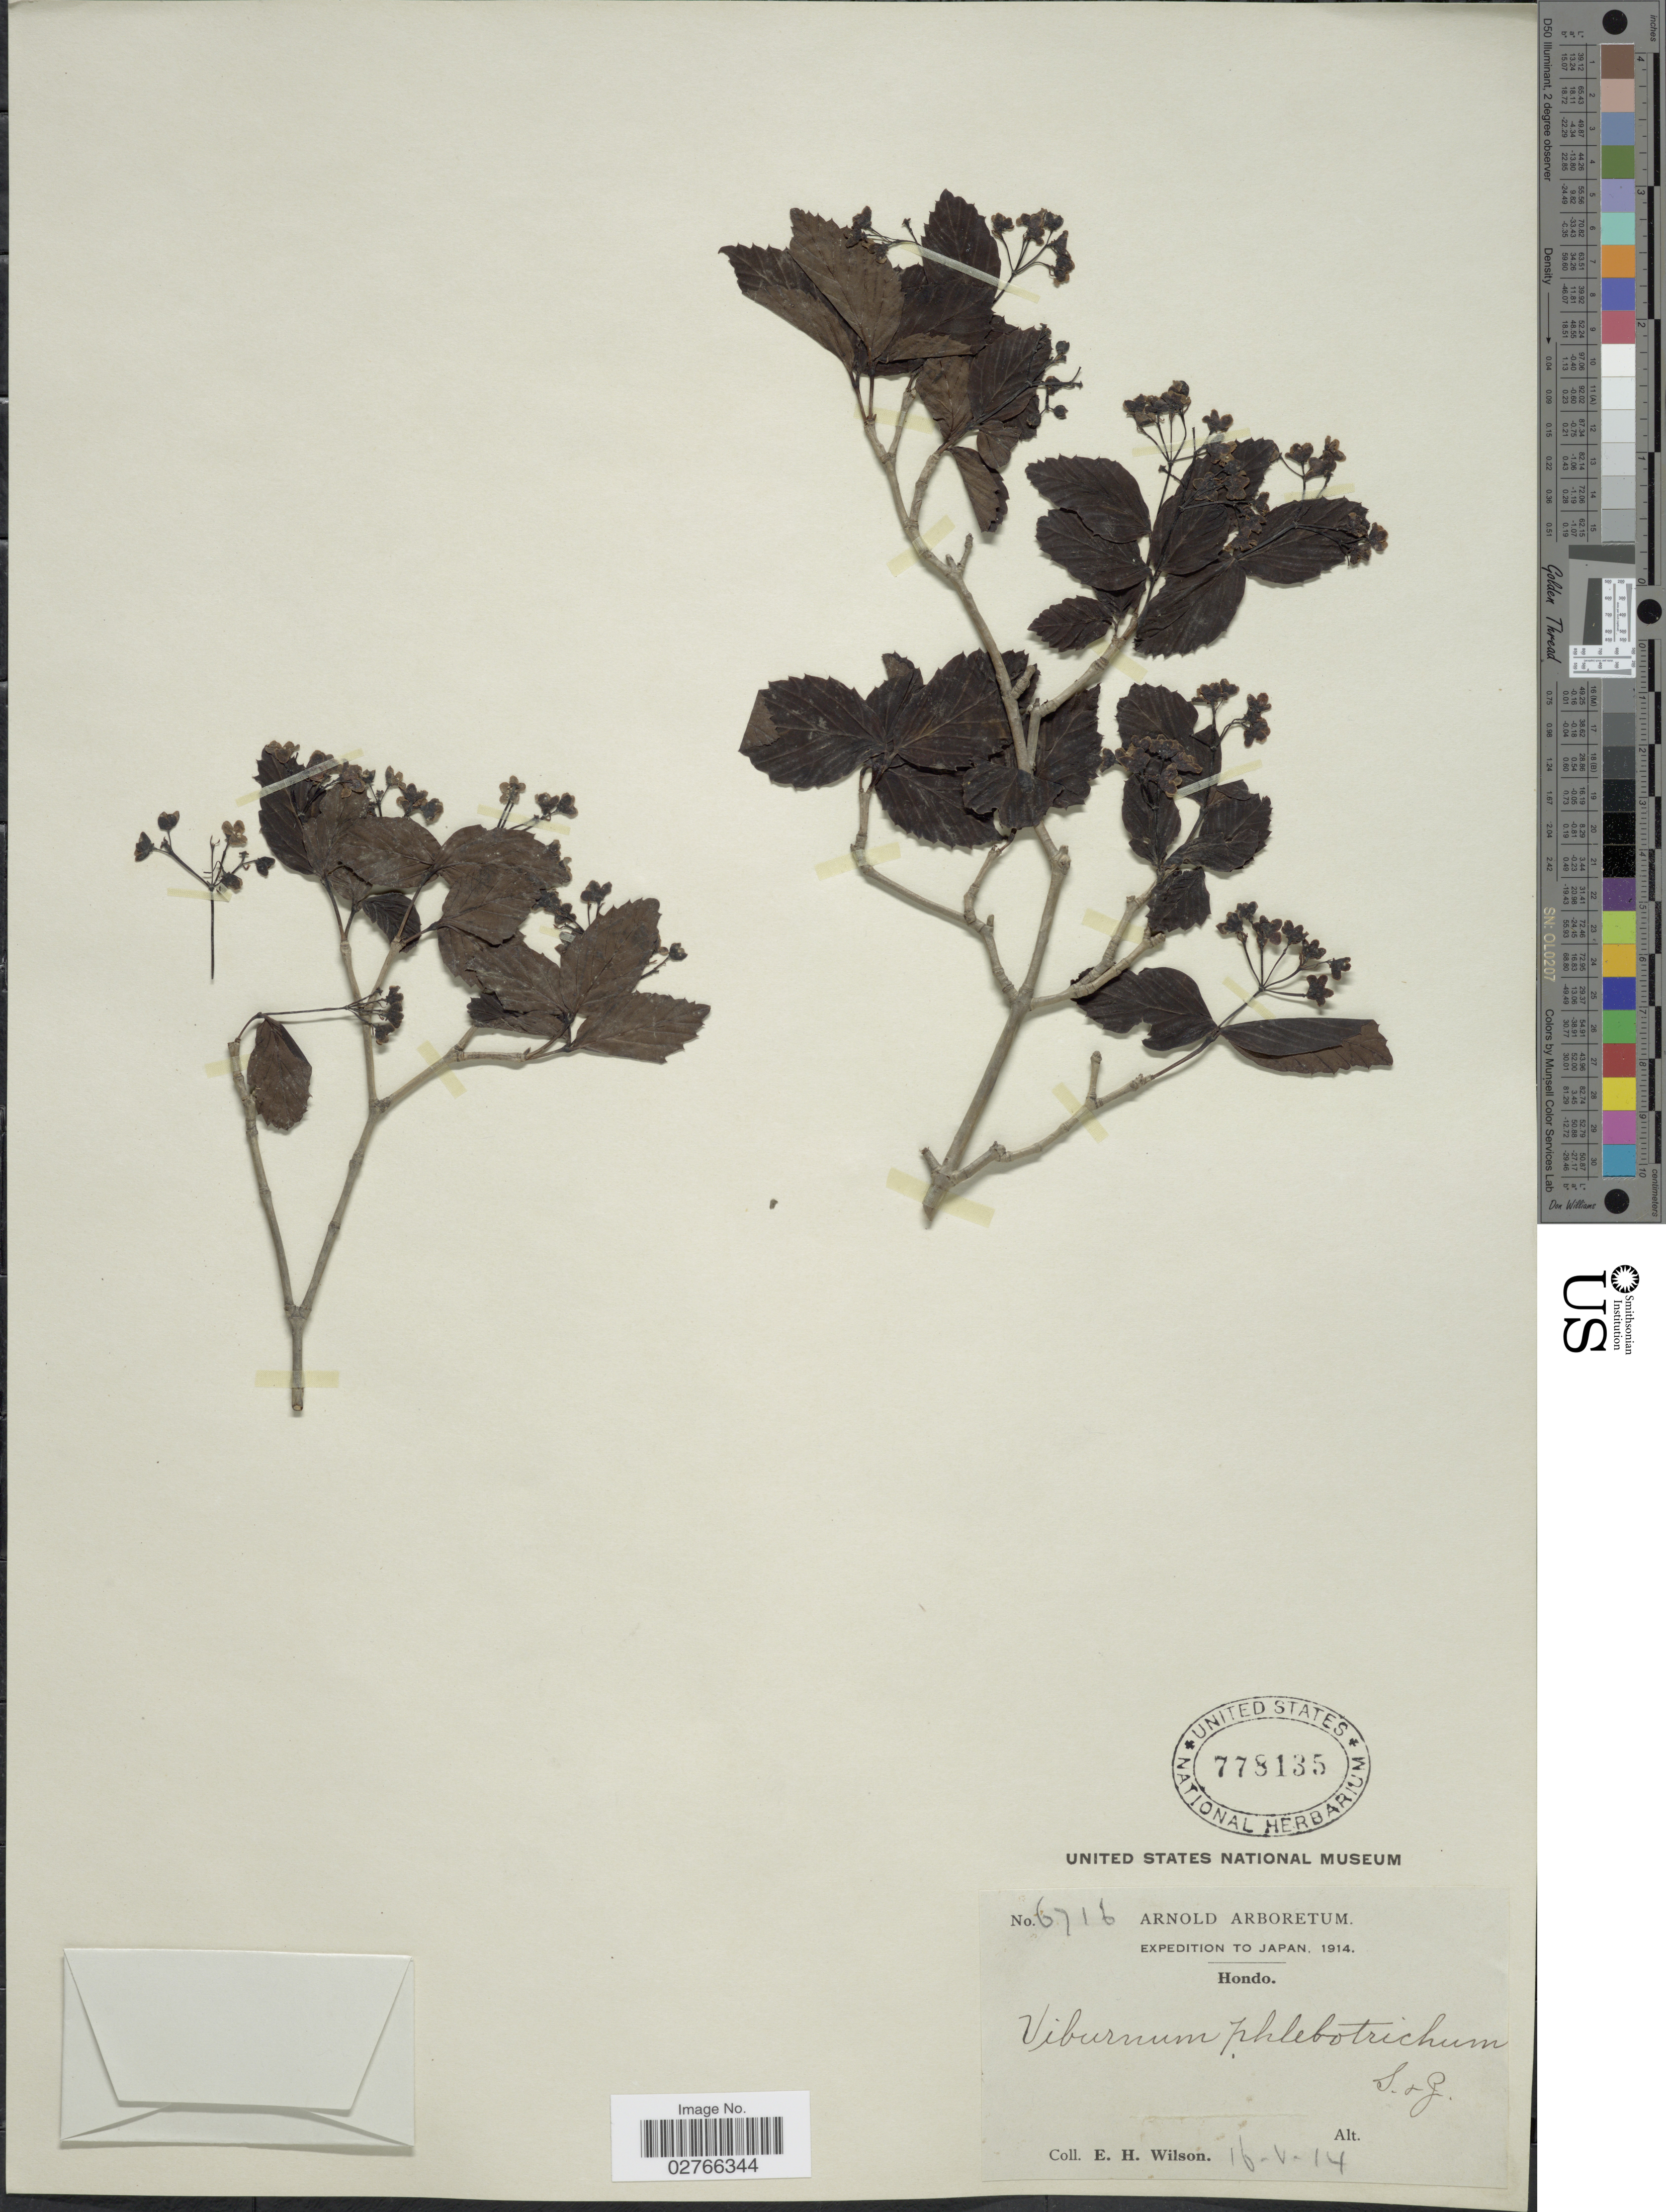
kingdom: Plantae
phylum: Tracheophyta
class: Magnoliopsida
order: Dipsacales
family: Viburnaceae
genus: Viburnum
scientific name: Viburnum phlebotrichum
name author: Siebold & Zucc.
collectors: E. Wilson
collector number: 6716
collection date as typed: Transcribed d/m/y: 16/5/14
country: Japan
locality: Hondo.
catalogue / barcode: US 778135